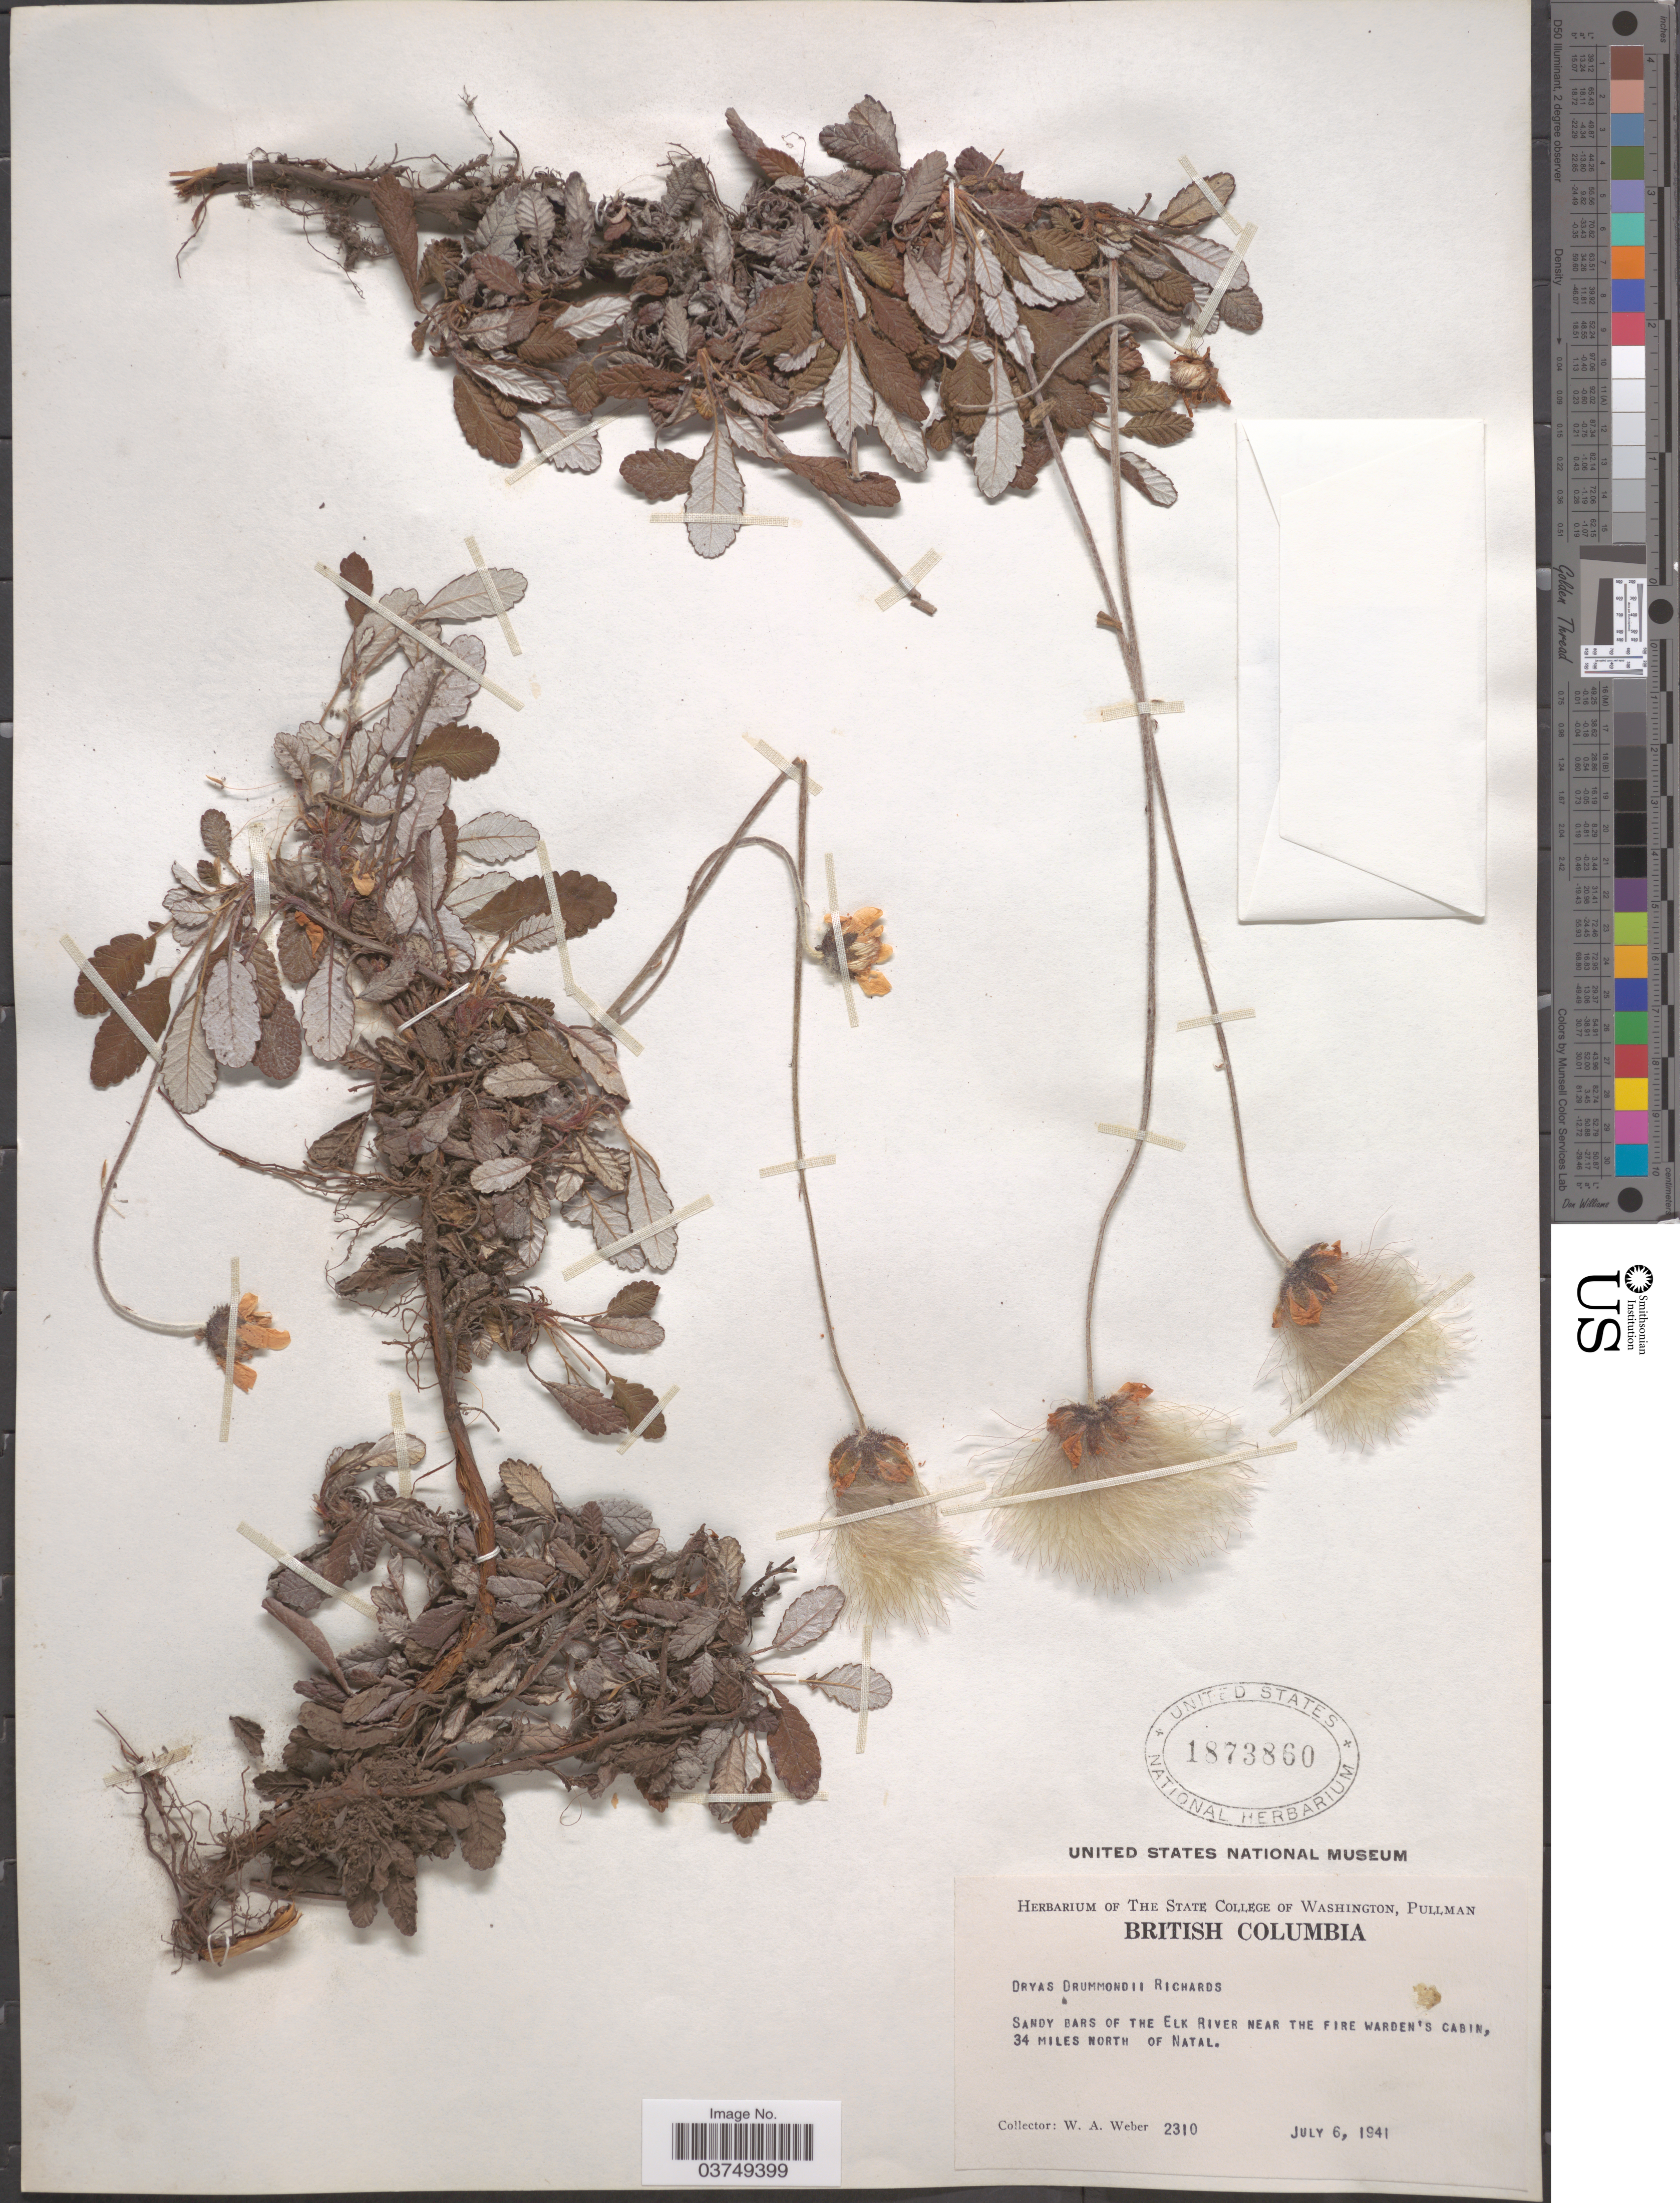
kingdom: Plantae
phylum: Tracheophyta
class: Magnoliopsida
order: Rosales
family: Rosaceae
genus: Dryas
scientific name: Dryas drummondii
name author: Hook. & Richardson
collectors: W. A. Weber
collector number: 2310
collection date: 1941-07-06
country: Canada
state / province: British Columbia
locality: Sandy bars of the Elk River near the Fire Warden's Cabin. 34 miles north of Natal.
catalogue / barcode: US 1873860